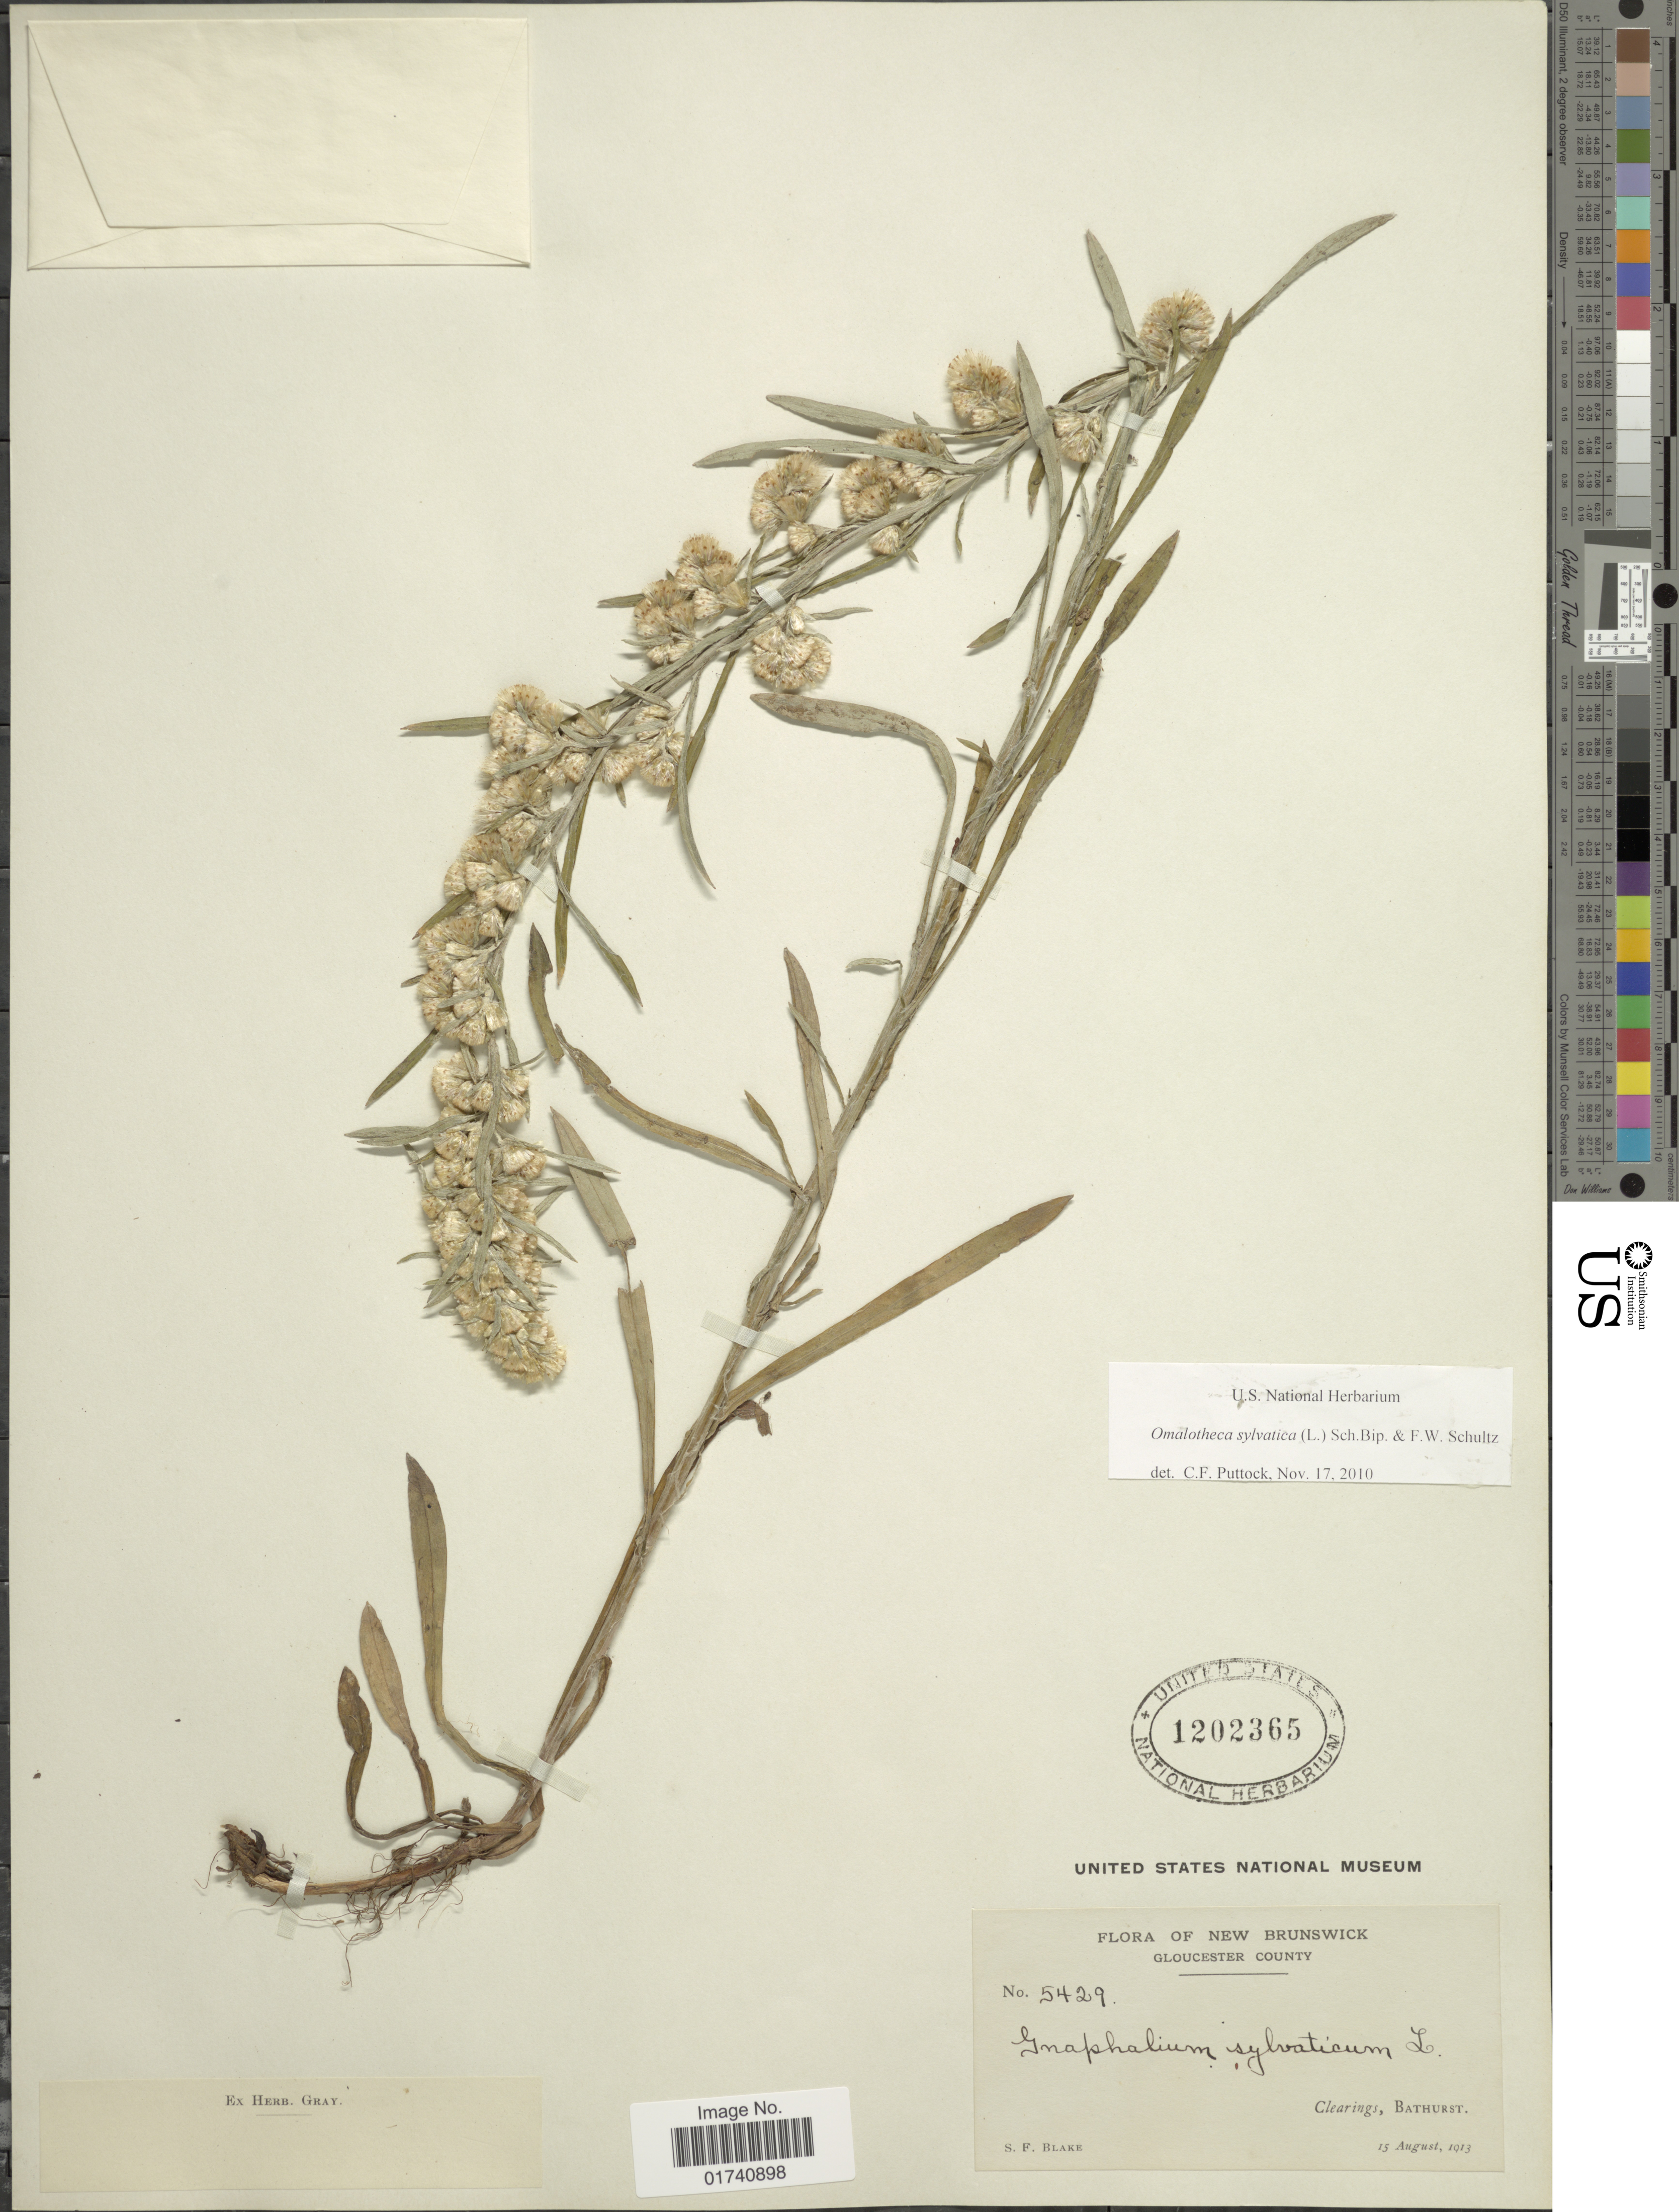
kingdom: Plantae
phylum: Tracheophyta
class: Magnoliopsida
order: Asterales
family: Asteraceae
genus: Omalotheca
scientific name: Omalotheca sylvatica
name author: (L.) Sch. Bip. & F.W. Schultz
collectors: S. Blake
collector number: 5429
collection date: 1913-08-15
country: Canada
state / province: New Brunswick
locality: Gloucester County. Clearings, Bathurst.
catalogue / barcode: US 1202365